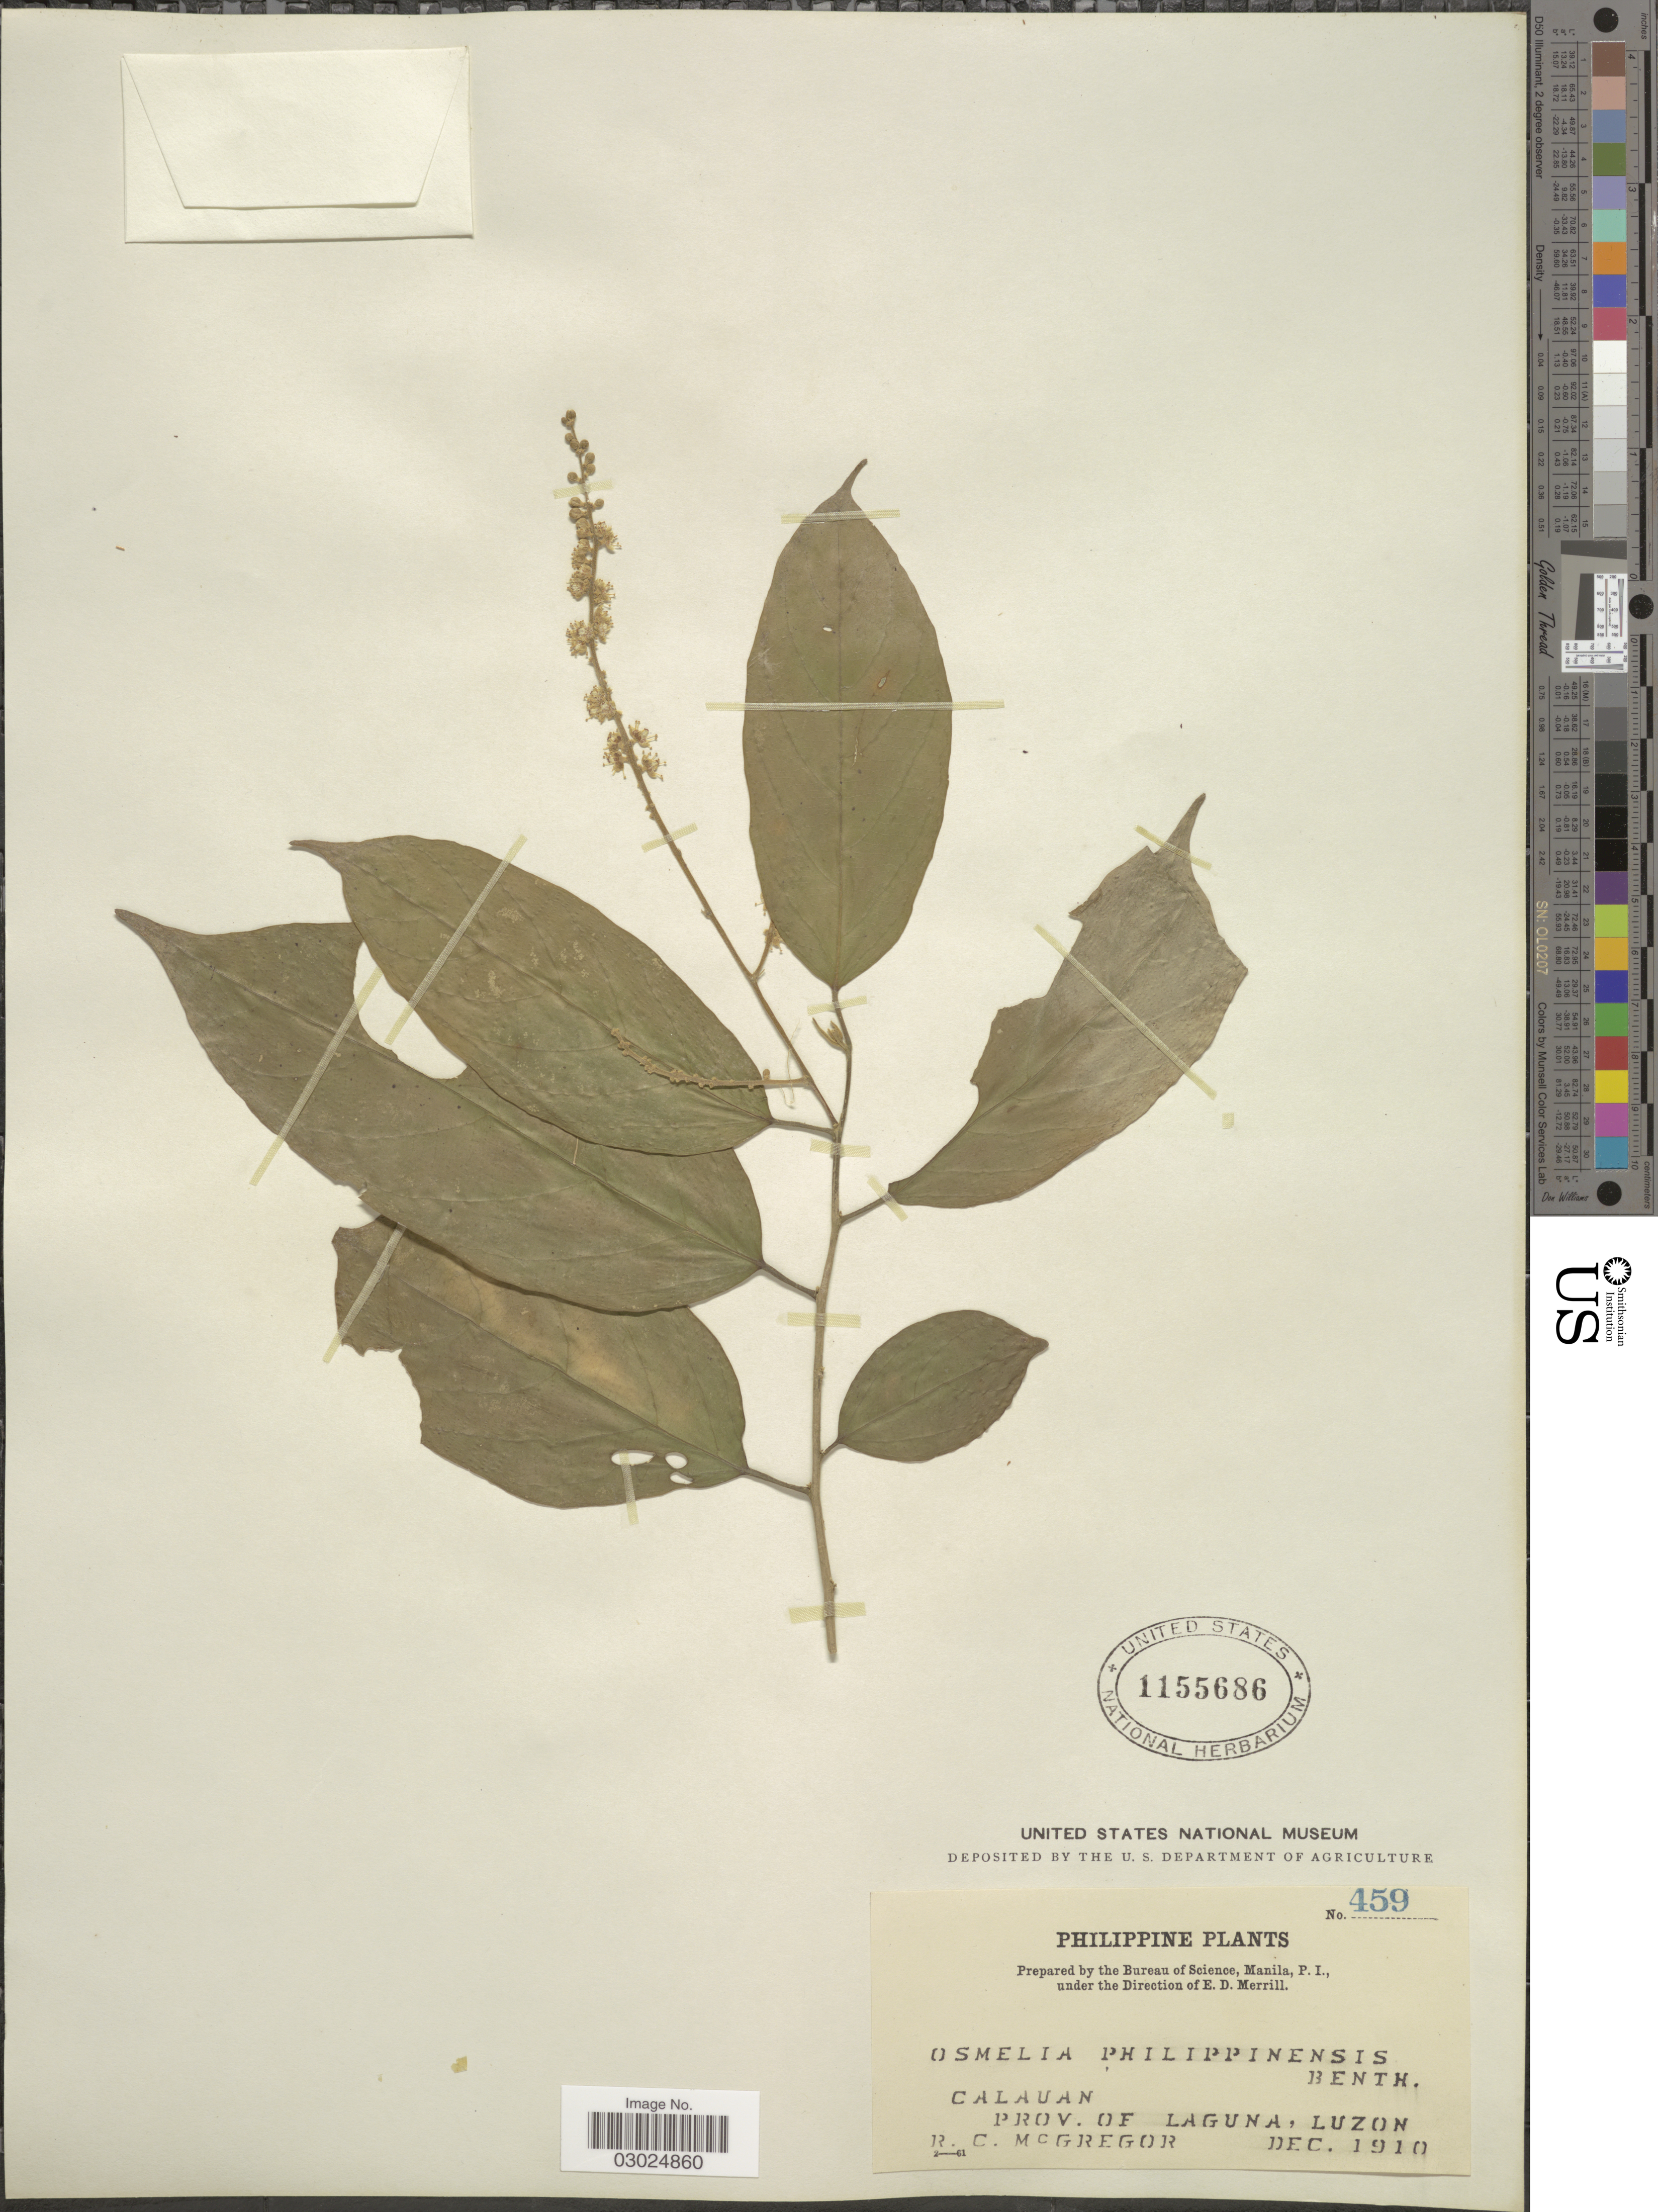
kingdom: Plantae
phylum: Tracheophyta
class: Magnoliopsida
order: Malpighiales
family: Salicaceae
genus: Osmelia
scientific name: Osmelia philippina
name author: (Turcz.) Benth.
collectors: R. C. McGregor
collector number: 459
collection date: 1910-12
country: Philippines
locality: Calauan, Prov. of Laguna, Luzon.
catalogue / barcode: US 1155686